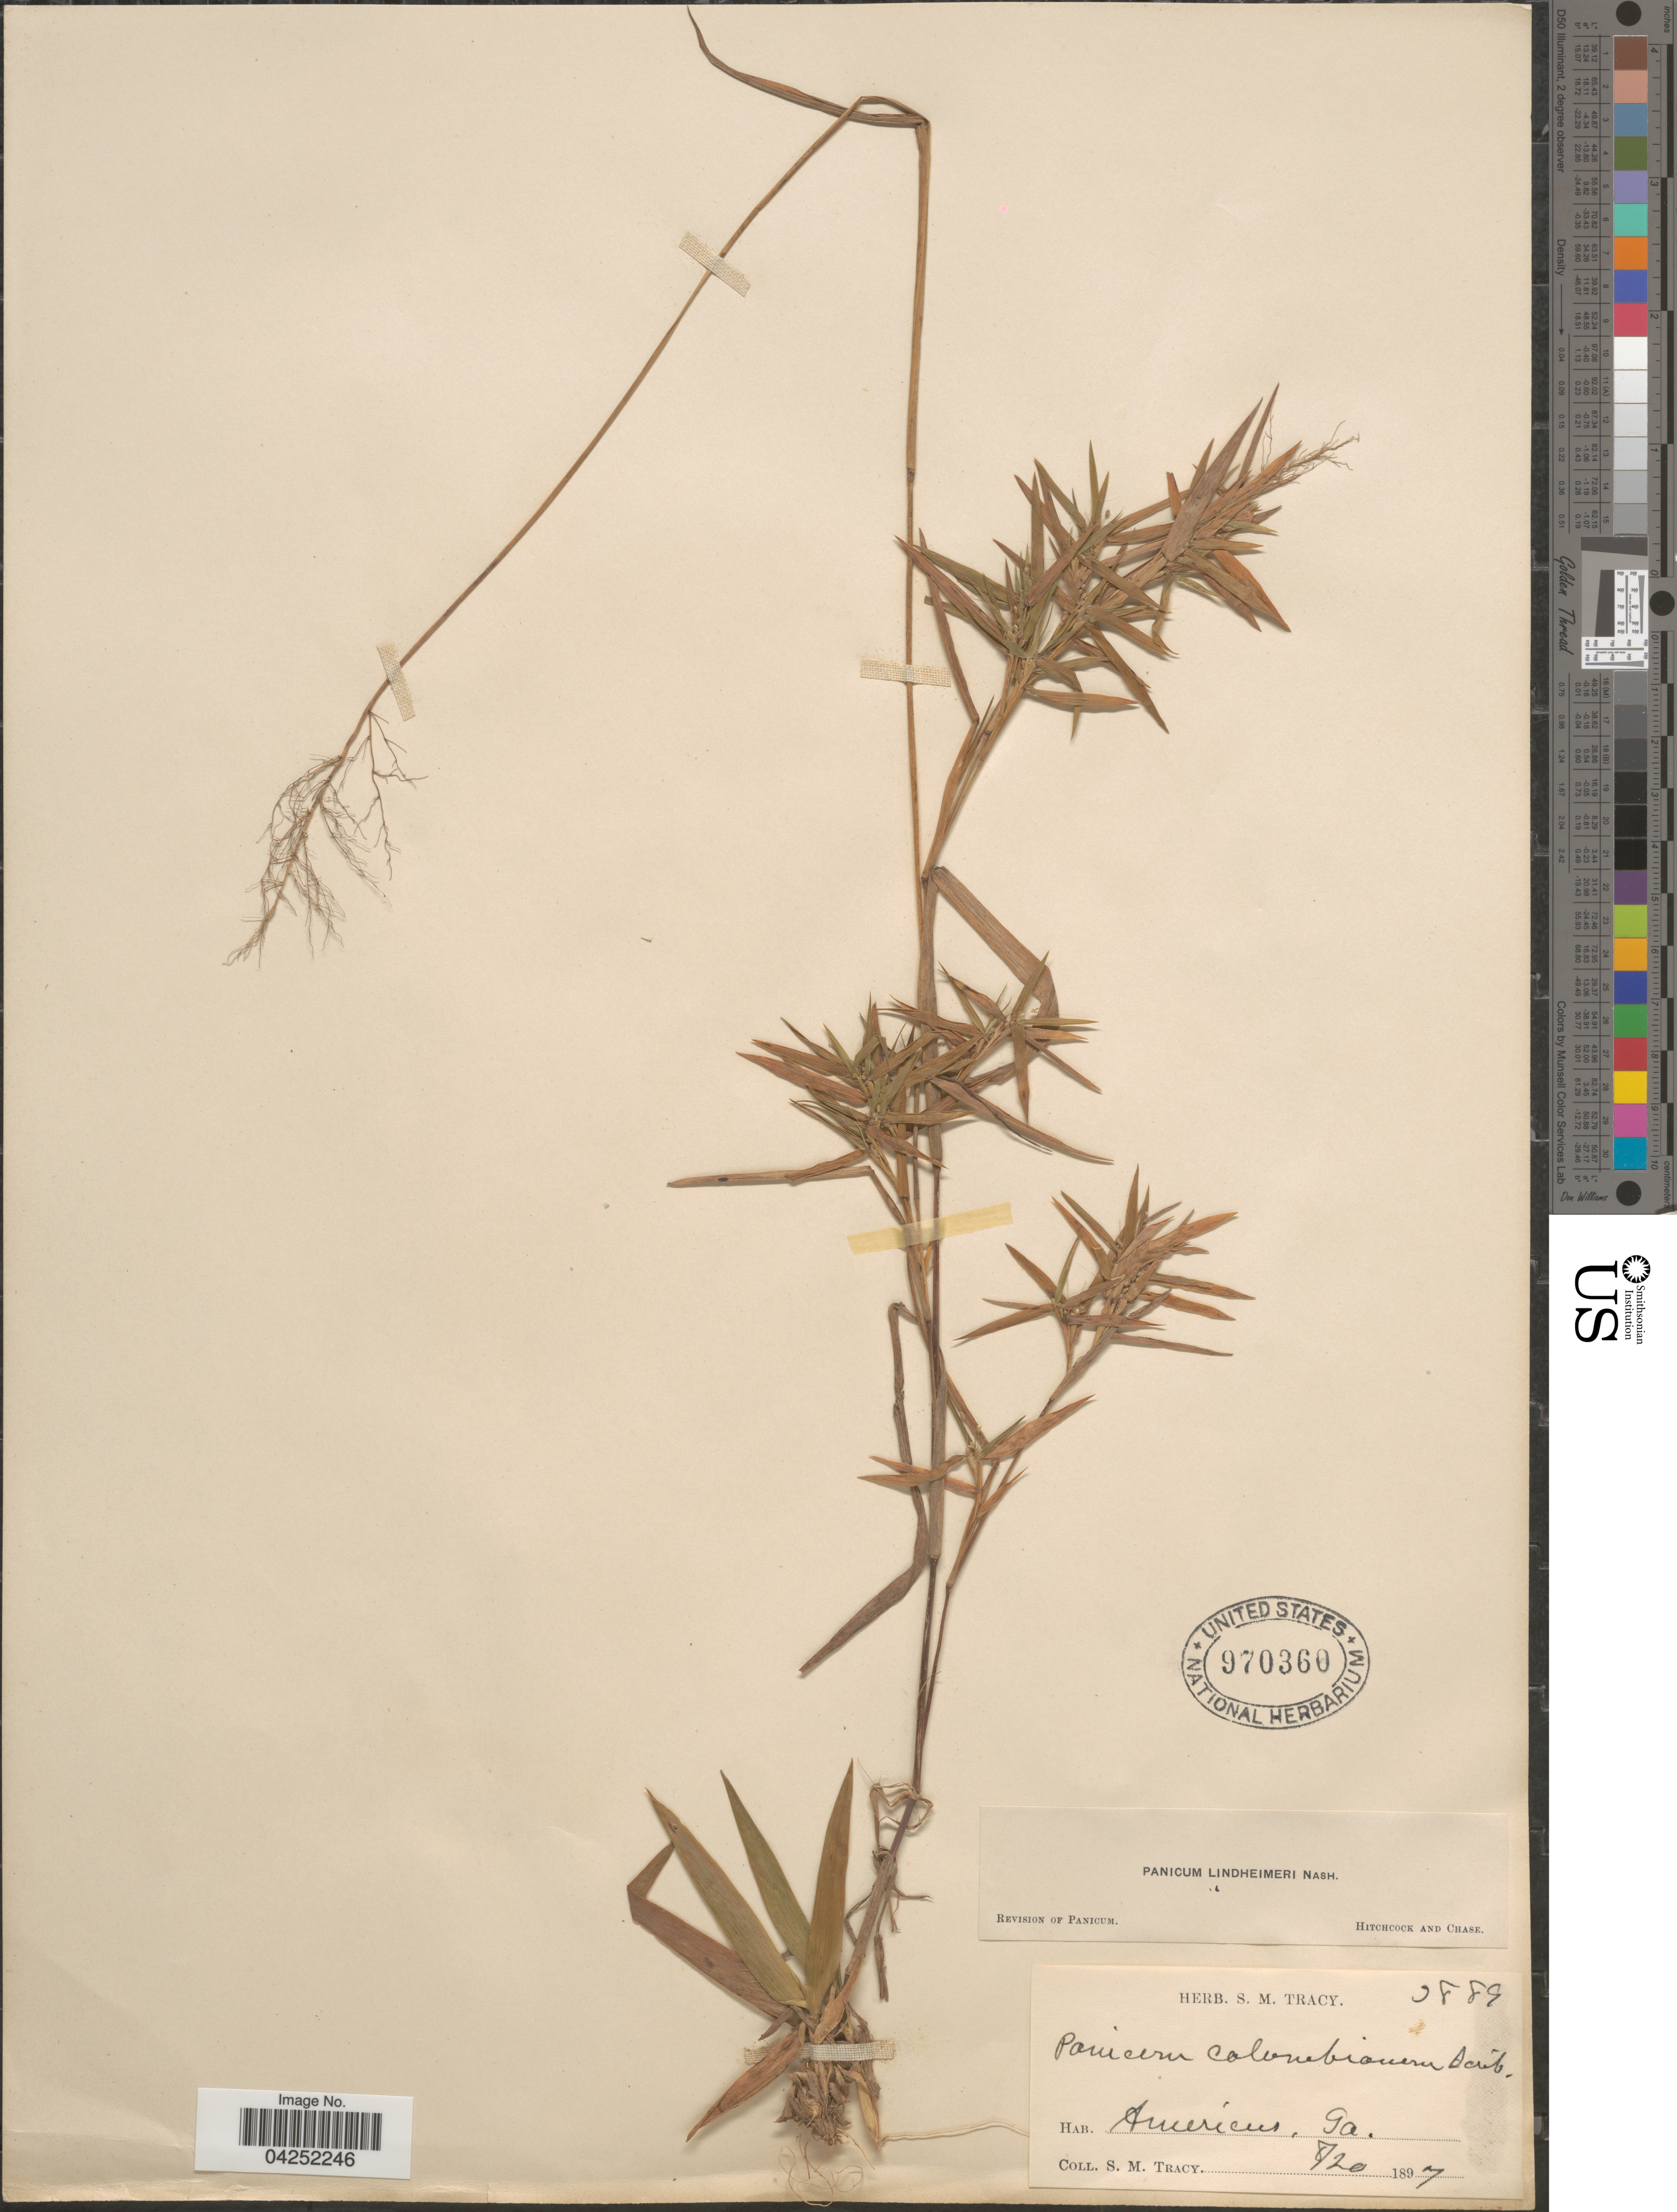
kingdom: Plantae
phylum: Tracheophyta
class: Liliopsida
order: Poales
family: Poaceae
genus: Dichanthelium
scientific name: Dichanthelium acuminatum var. lindheimeri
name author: (Nash) Gould & C.A. Clark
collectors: S. M. Tracy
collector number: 3889*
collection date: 1897-08-20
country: United States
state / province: Georgia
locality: Americus.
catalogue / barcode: US 970360